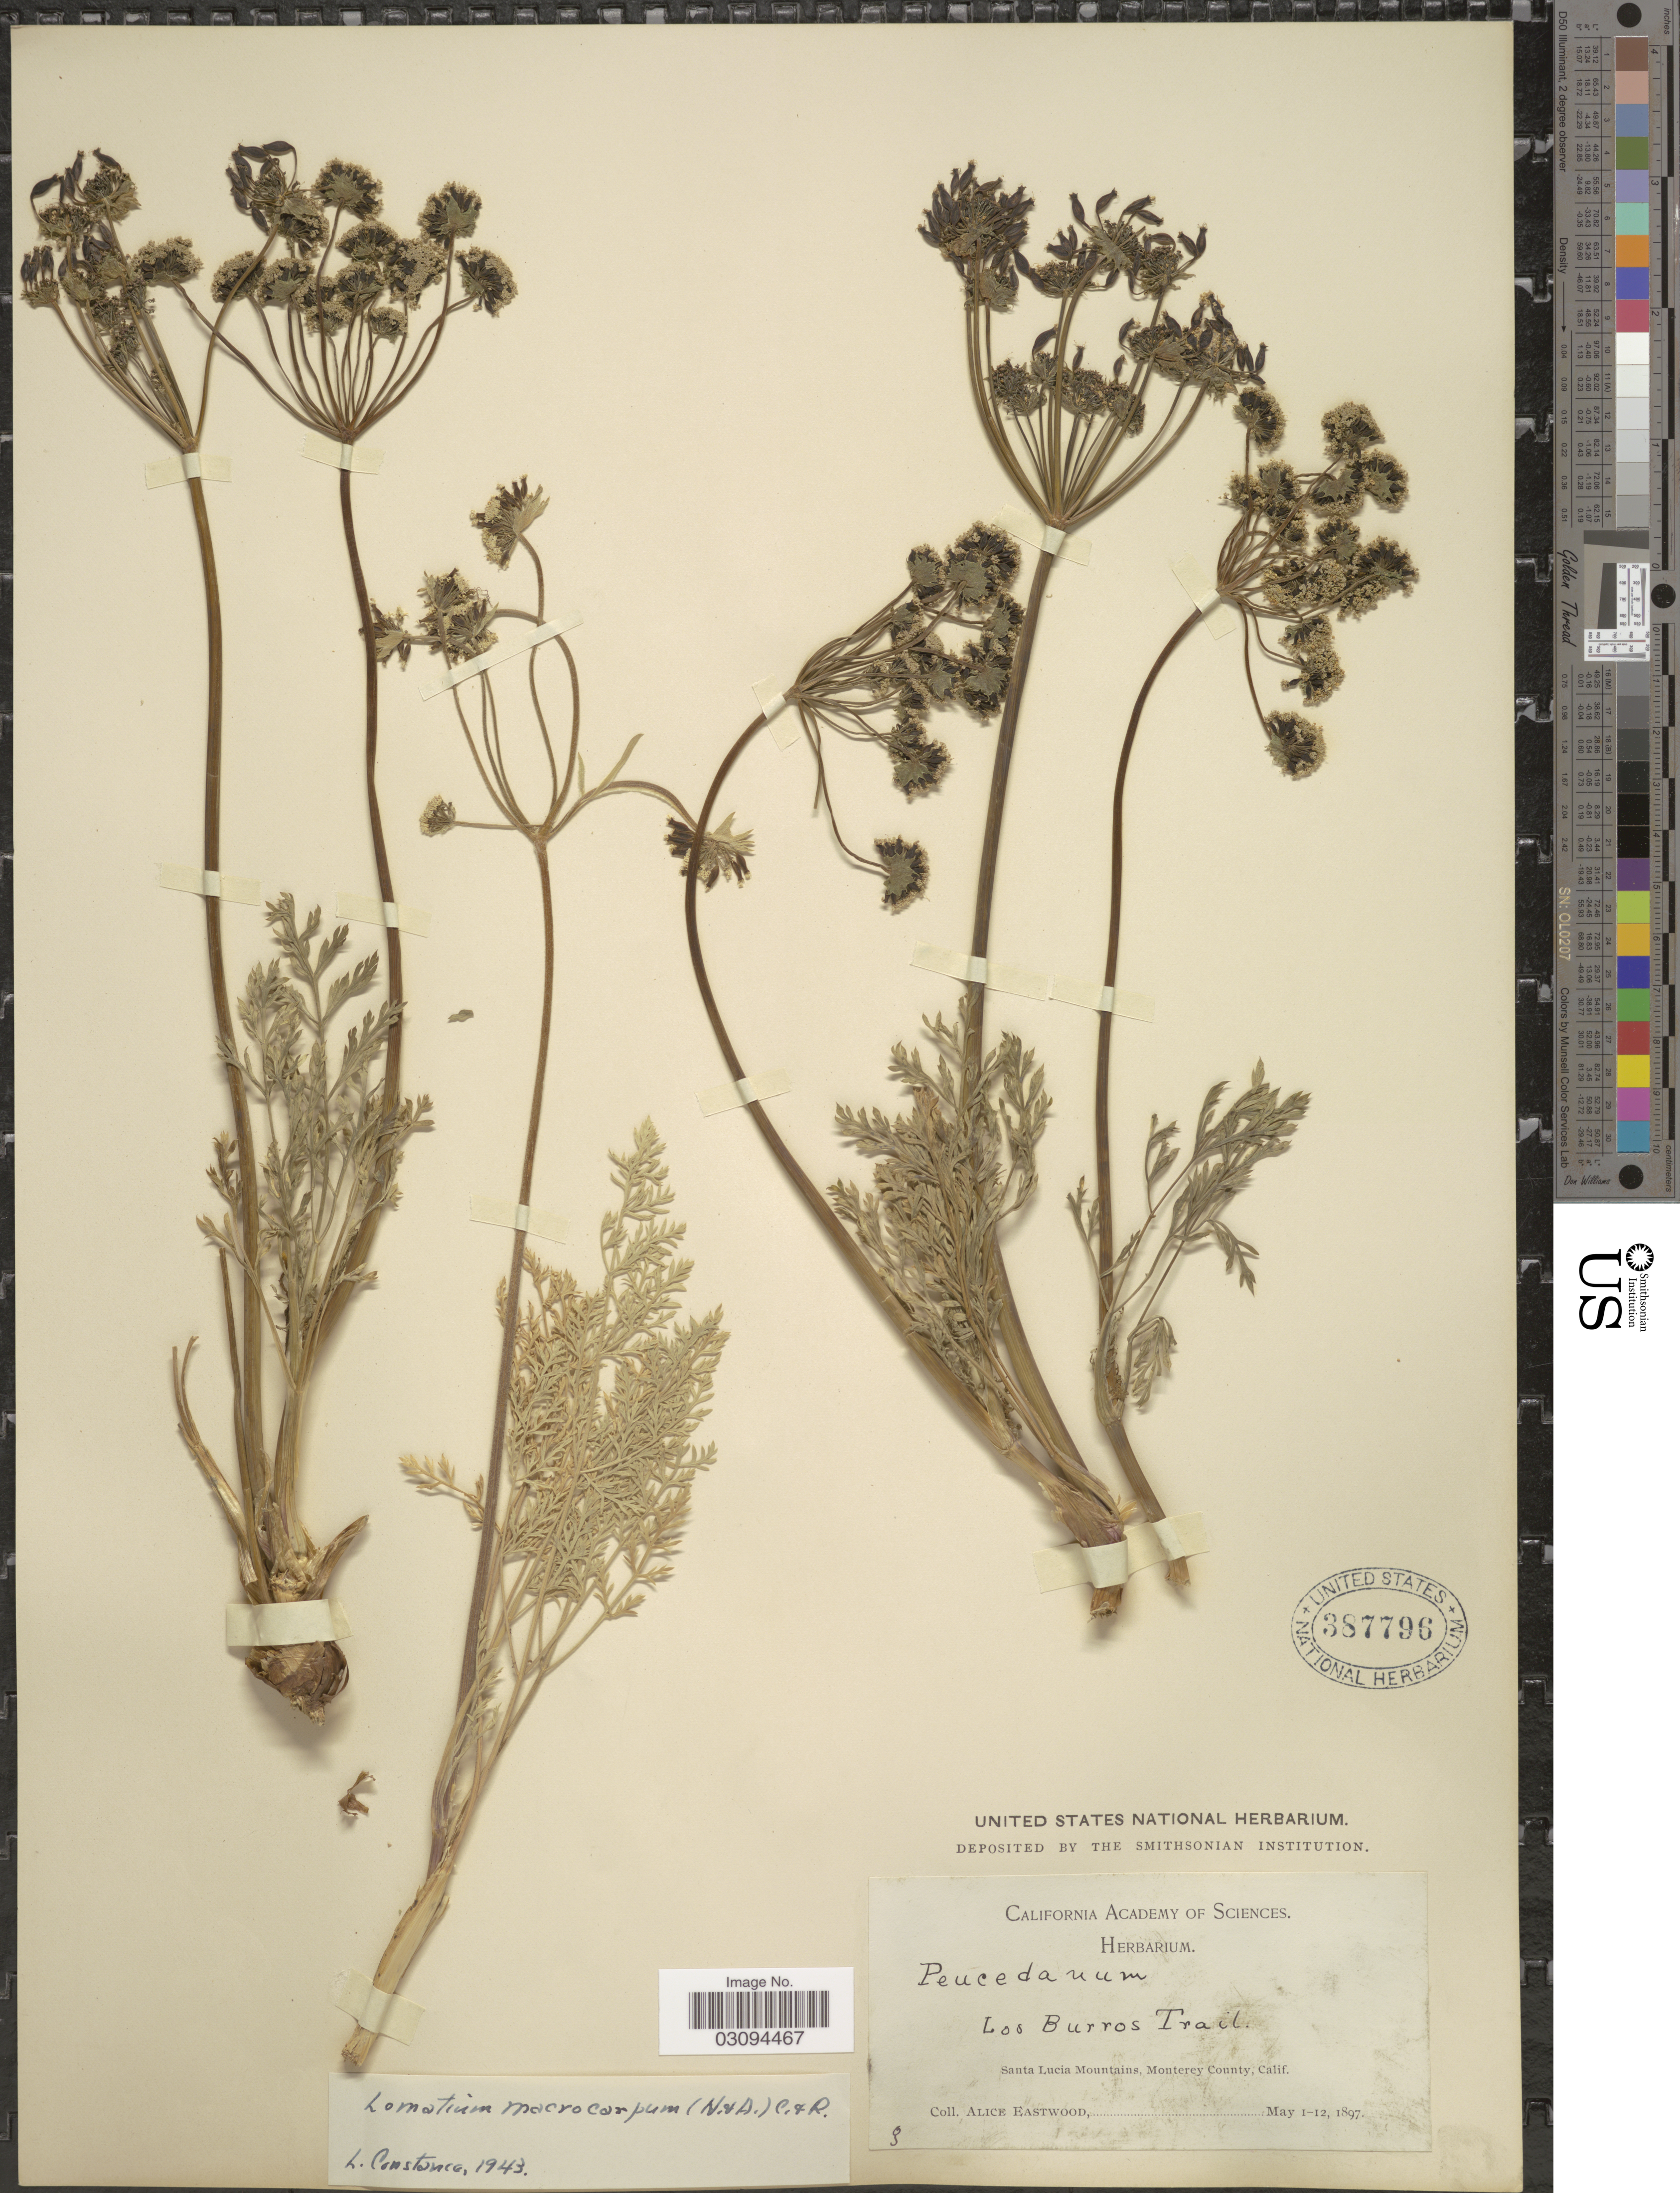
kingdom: Plantae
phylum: Tracheophyta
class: Magnoliopsida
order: Apiales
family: Apiaceae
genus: Lomatium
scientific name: Lomatium macrocarpum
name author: (Hook. et al.) J.M. Coult. & Rose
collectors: A. Eastwood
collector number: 3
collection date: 1897-05-01/1897-05-12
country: United States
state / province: California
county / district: Monterey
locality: Los Burros Trail. Santa Lucia Mountains, Monterey County, Calif.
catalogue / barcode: US 387796